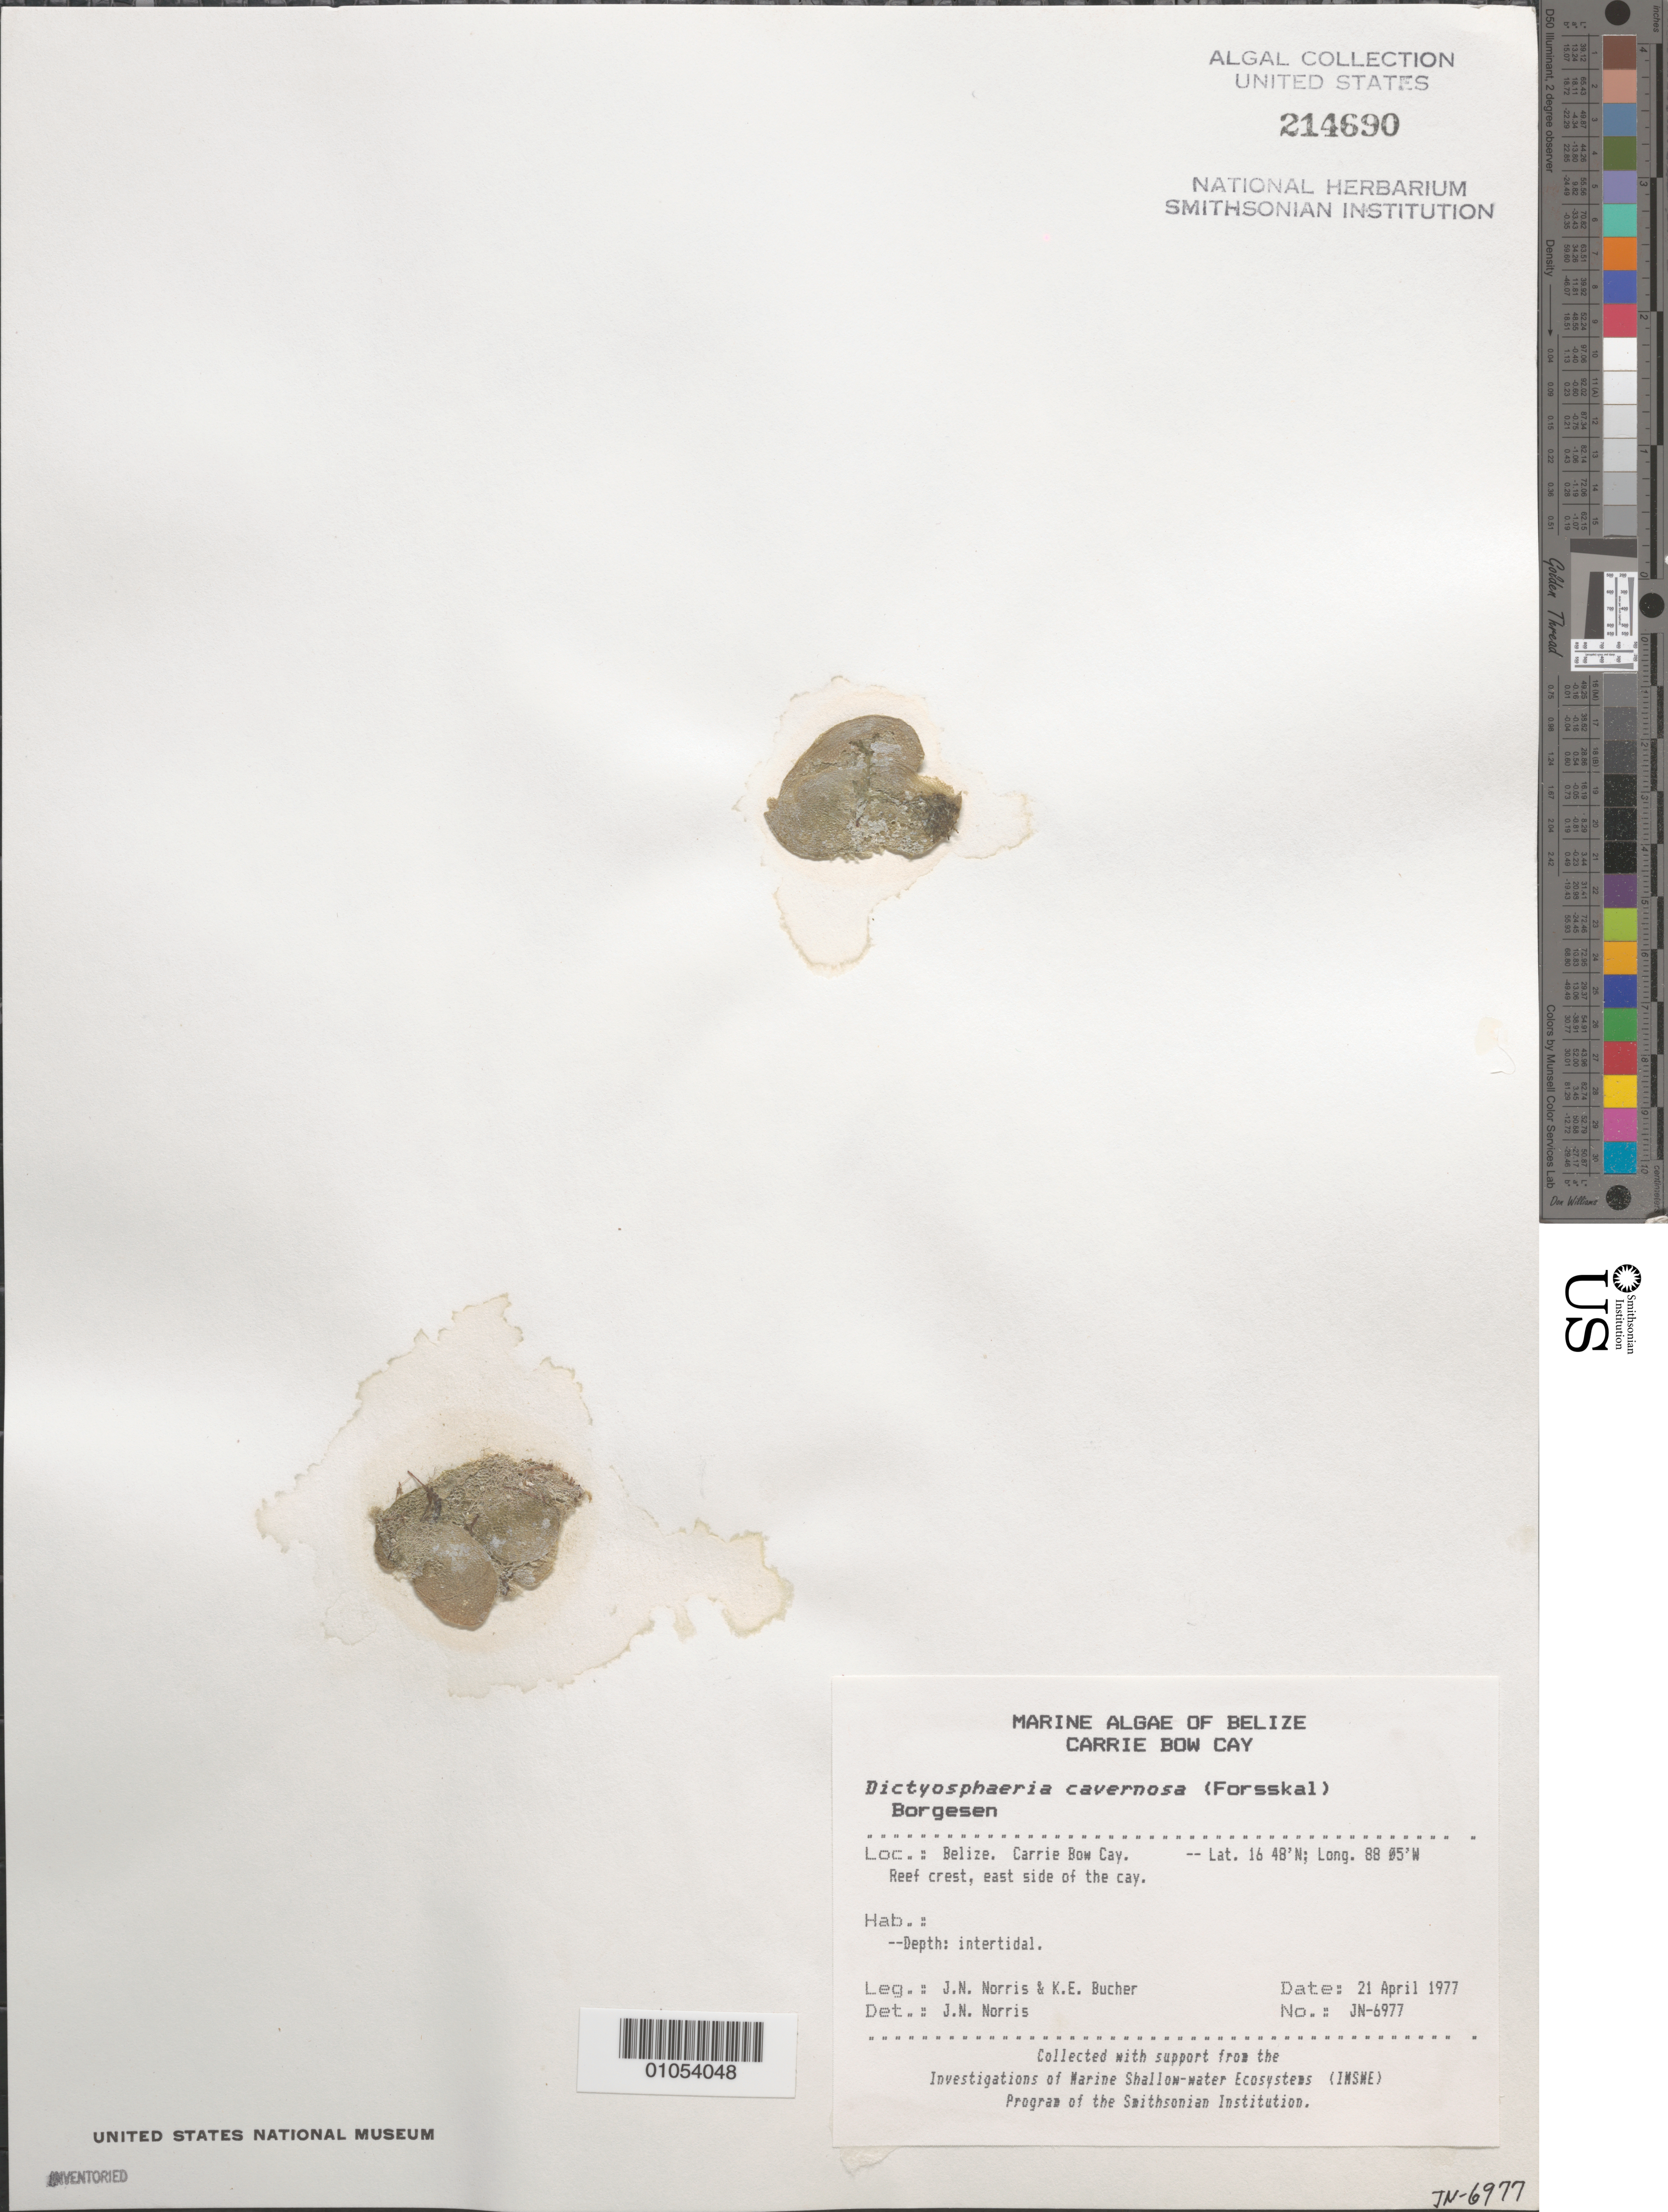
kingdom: Plantae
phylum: Chlorophyta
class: Ulvophyceae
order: Siphonocladales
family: Siphonocladaceae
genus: Dictyosphaeria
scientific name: Dictyosphaeria cavernosa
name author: (Forssk.) Børgesen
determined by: Norris, James N.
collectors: J. N. Norris & K. E. Bucher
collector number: JN-6977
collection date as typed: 21 Apr 1977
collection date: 1977-04-21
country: Belize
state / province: Stann Creek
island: Carrie Bow Cay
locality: Reef crest, east side of cay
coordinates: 16 48'N, 88 05'W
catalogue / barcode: US 214690